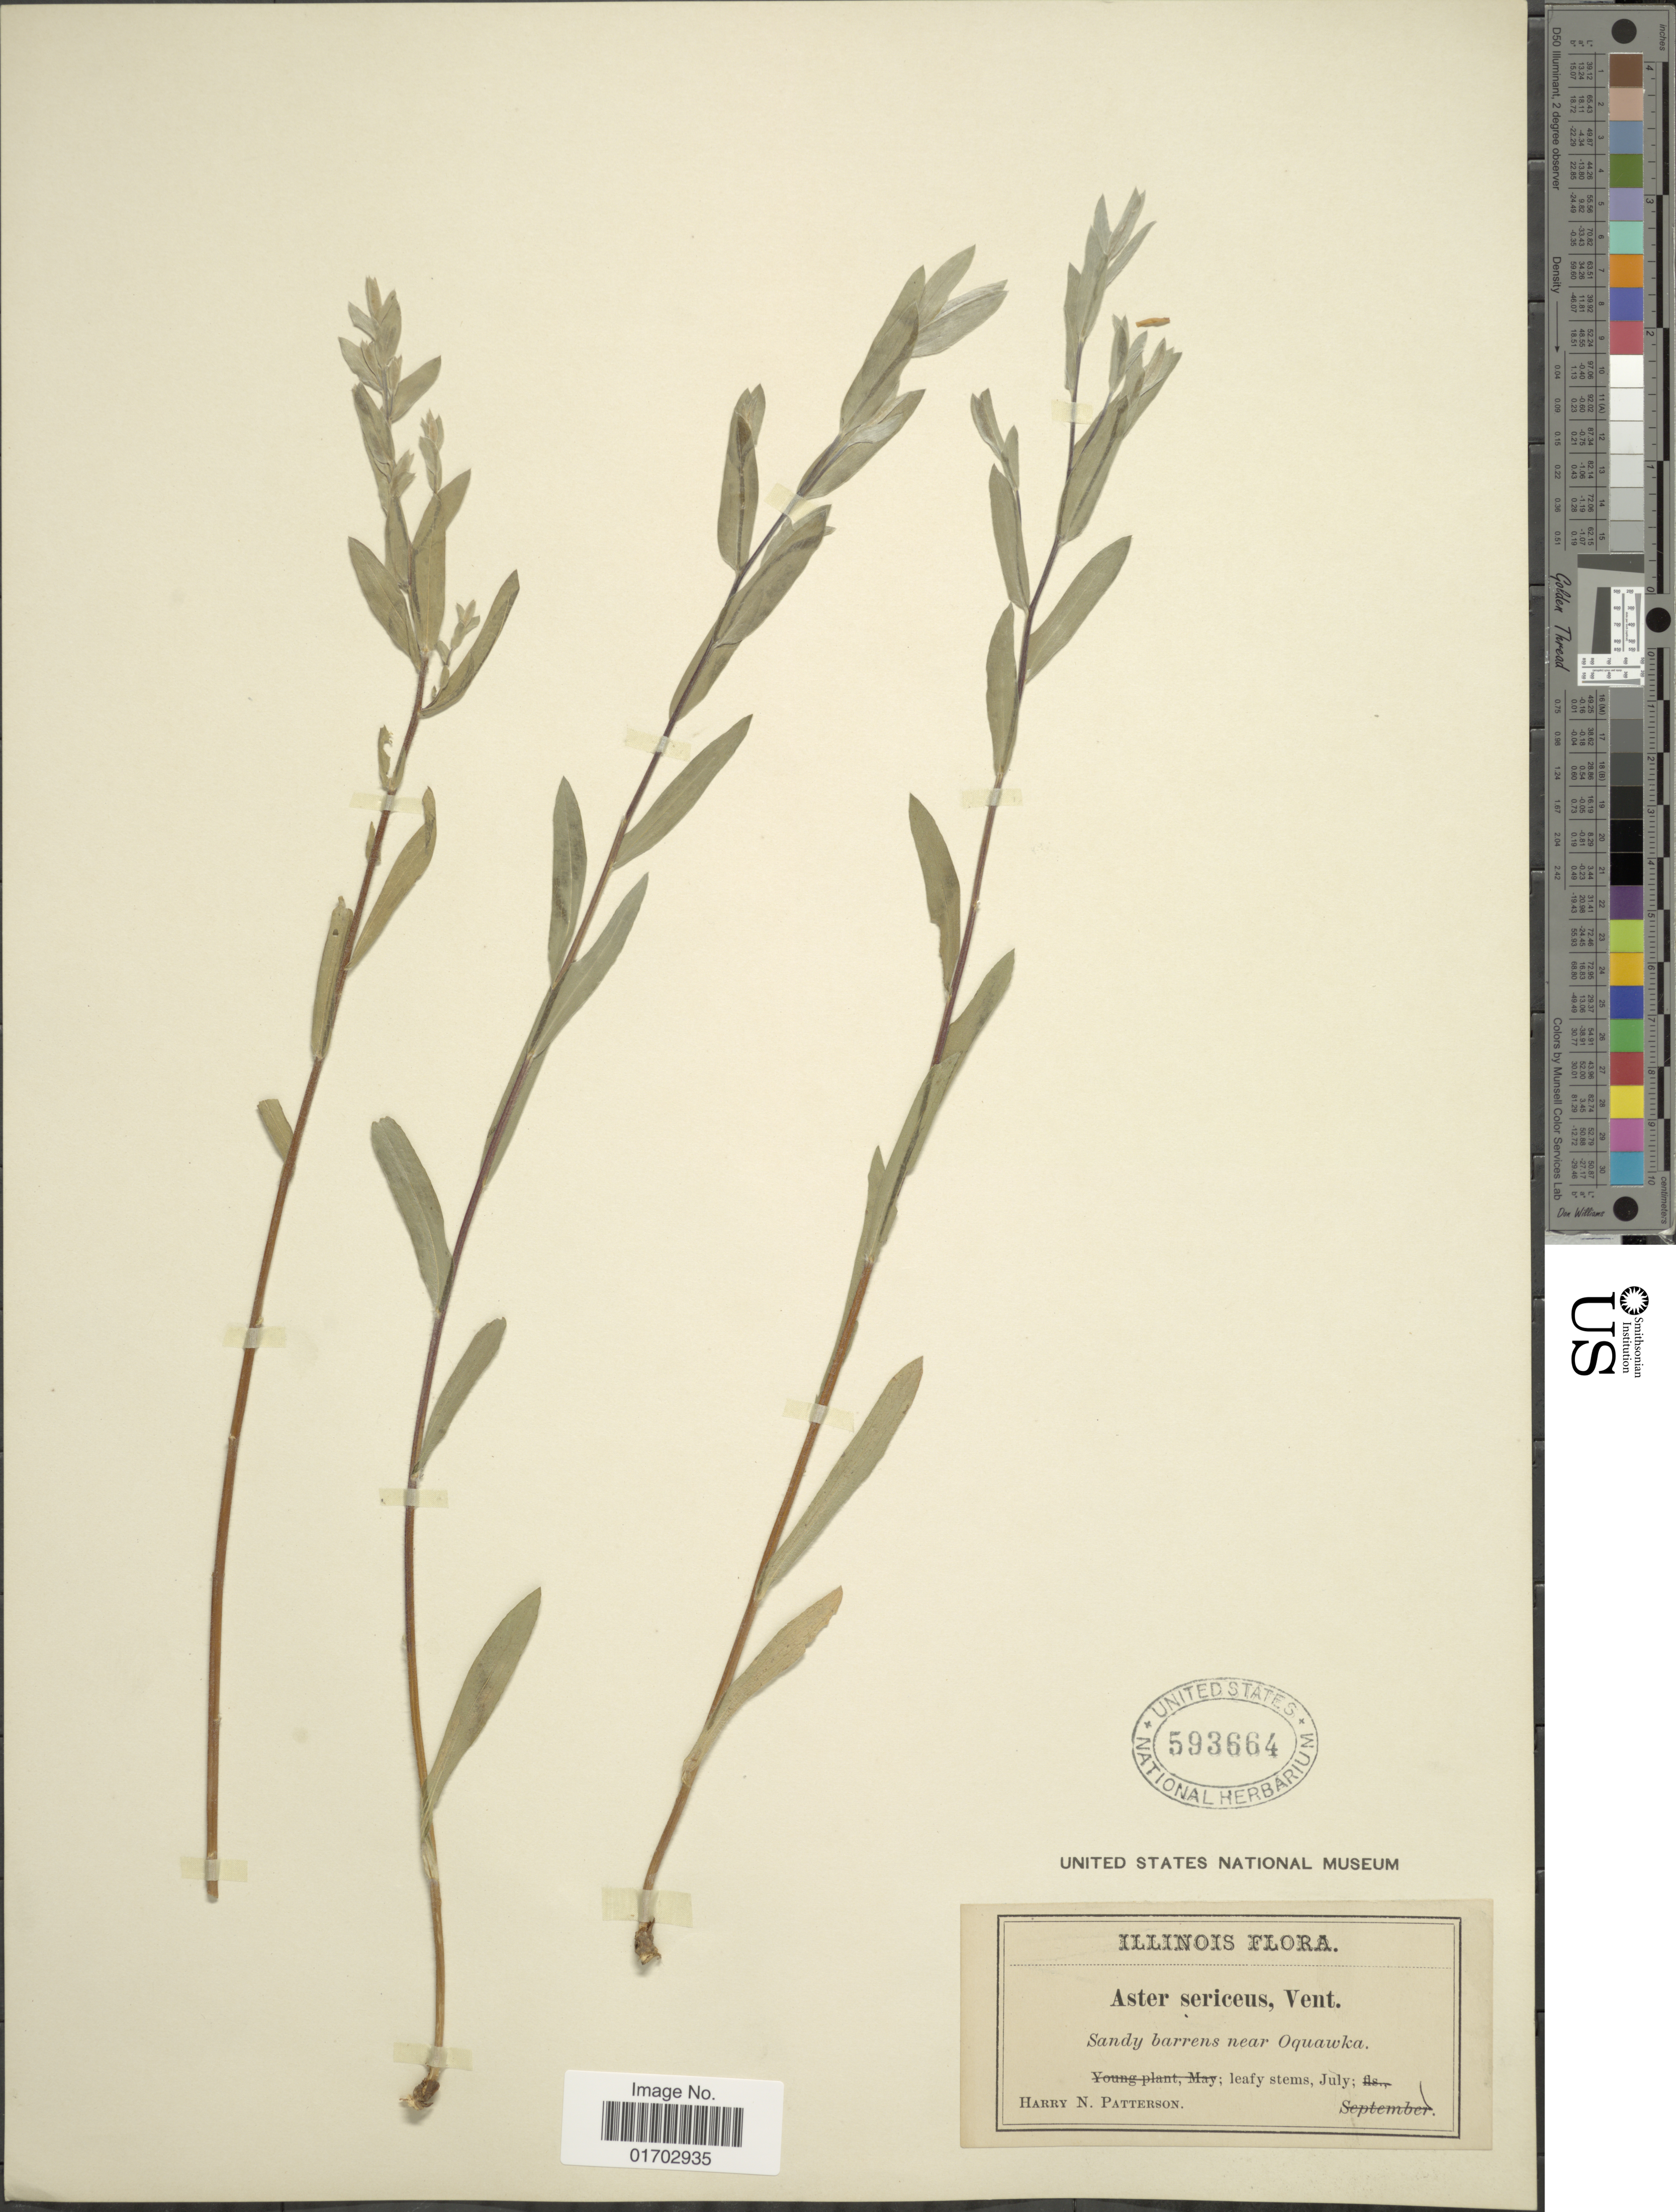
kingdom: Plantae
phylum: Tracheophyta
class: Magnoliopsida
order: Asterales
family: Asteraceae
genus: Symphyotrichum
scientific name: Symphyotrichum sericeum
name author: (Vent.) G.L. Nesom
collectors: H. N. Patterson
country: United States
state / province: Illinois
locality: Near Oquawka.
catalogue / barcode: US 593664